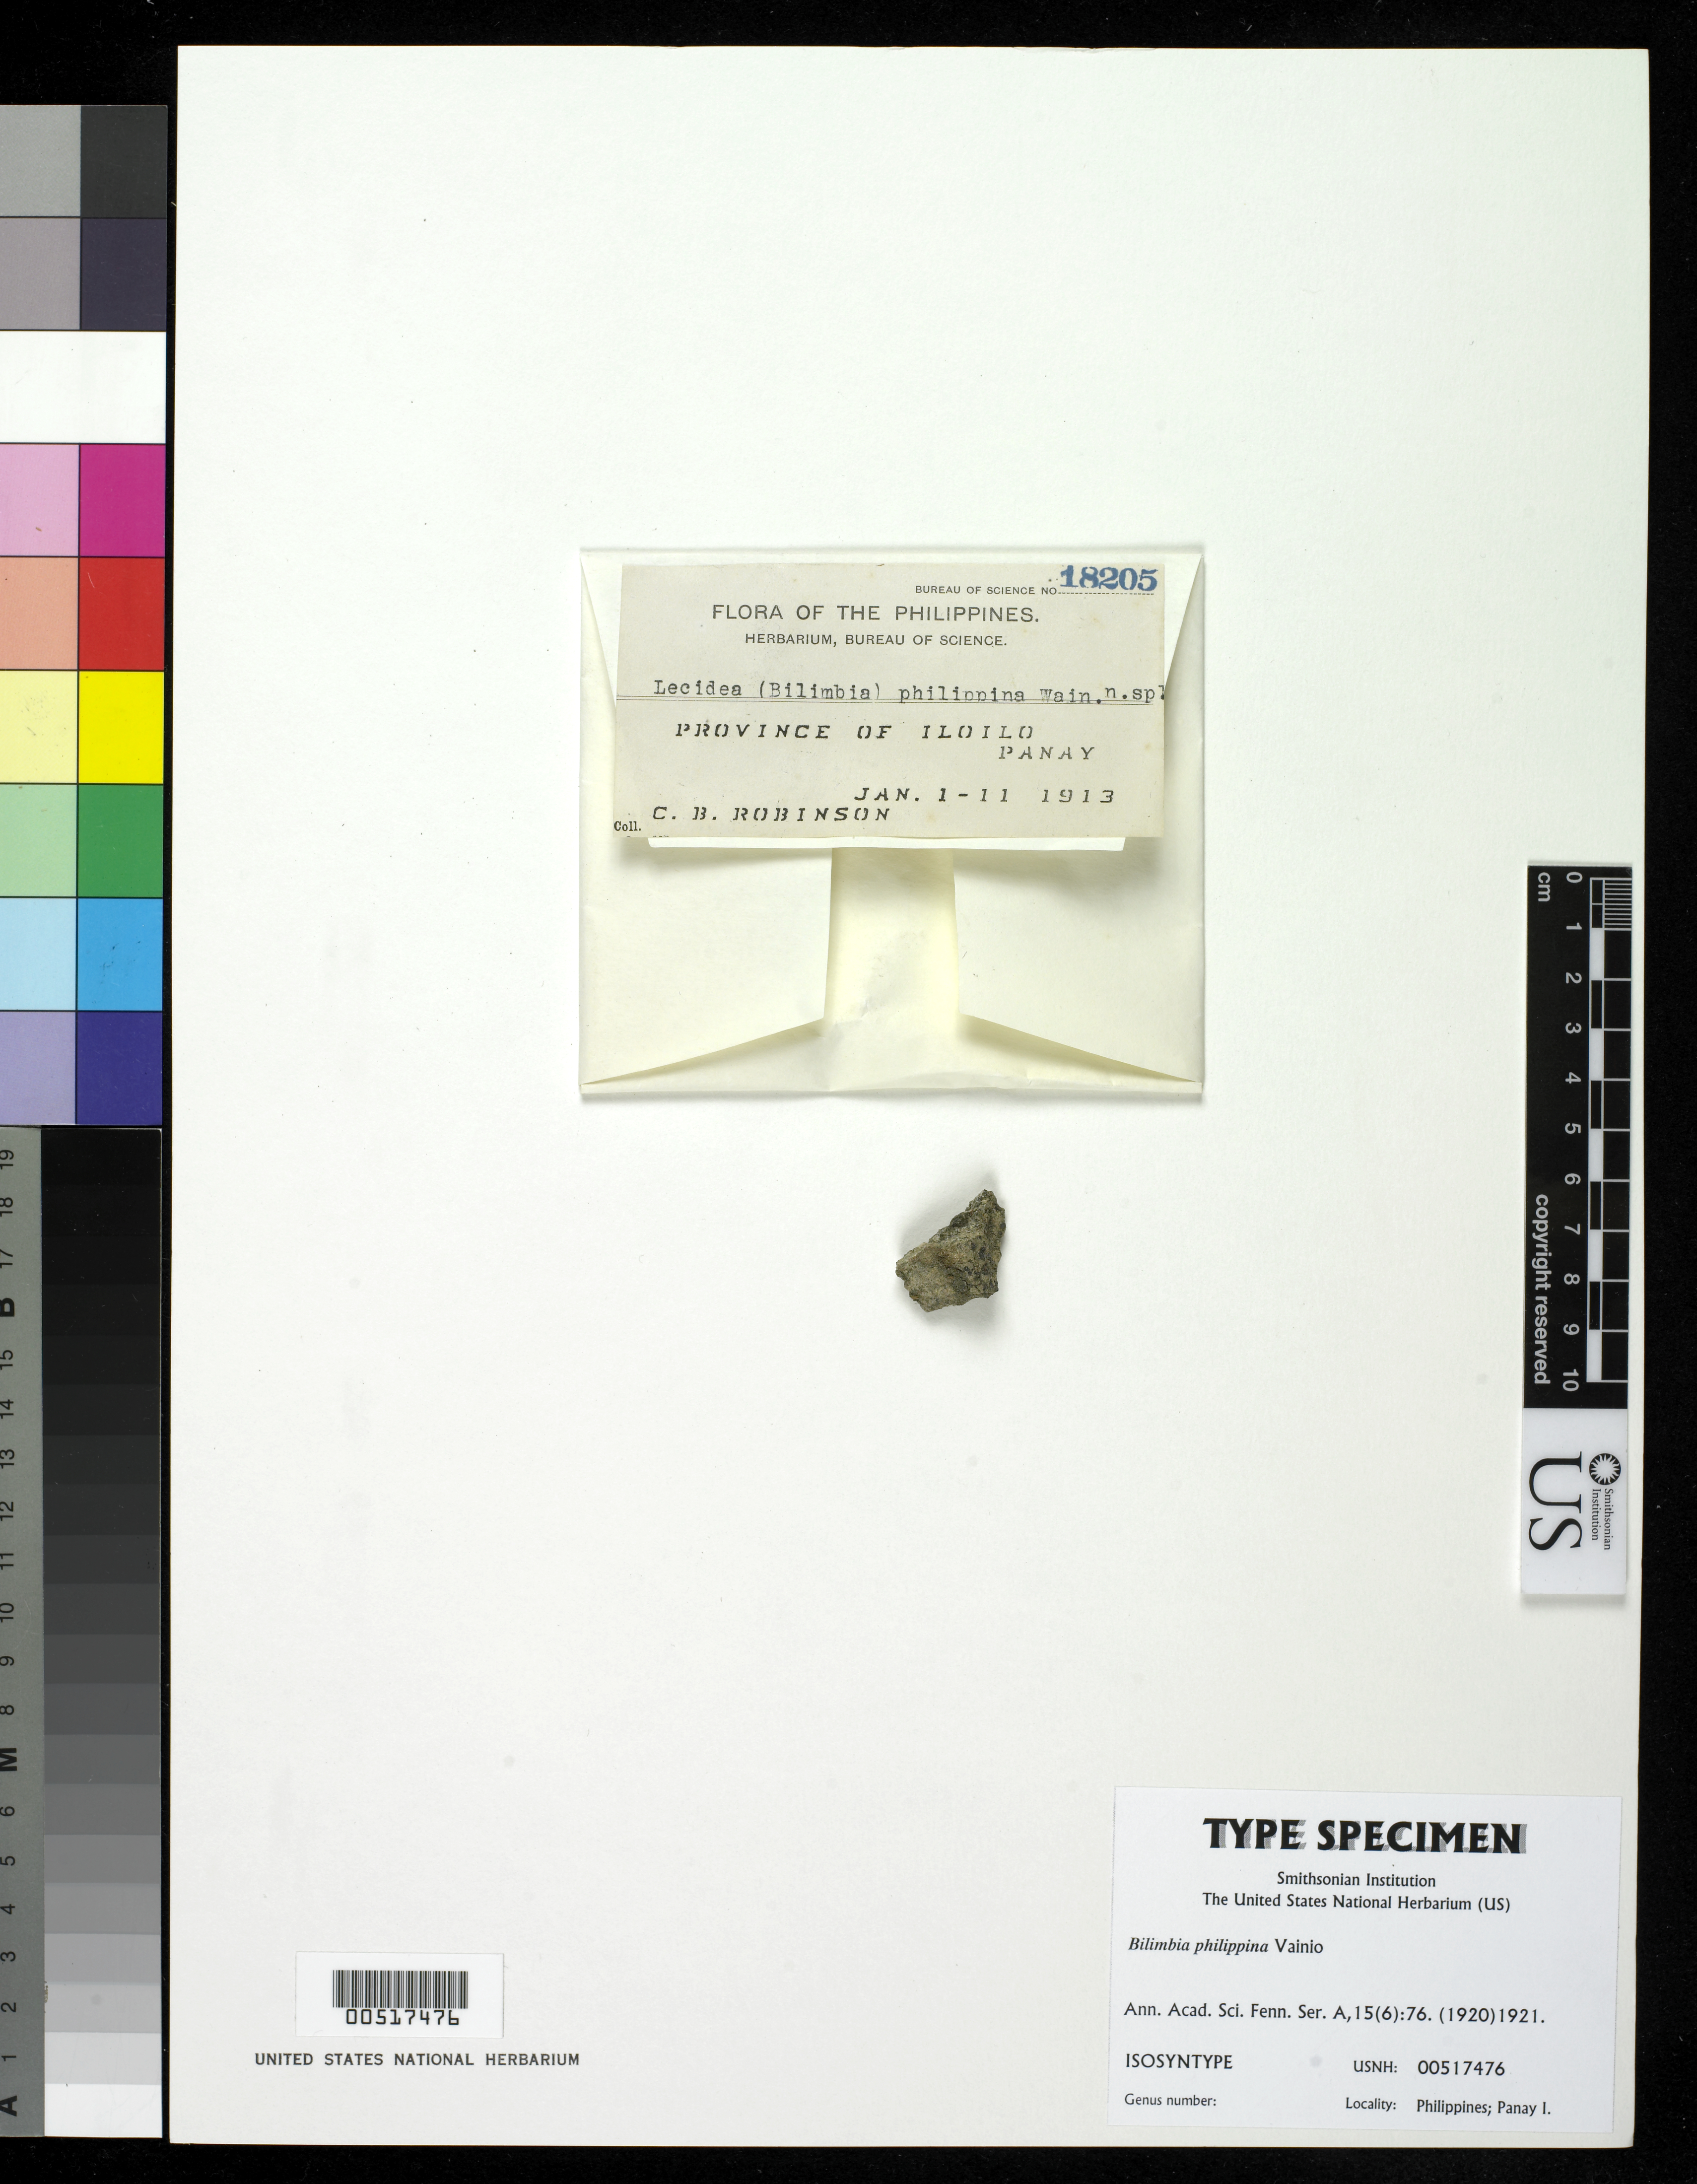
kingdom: Fungi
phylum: Ascomycota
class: Lecanoromycetes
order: Lecanorales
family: Ramalinaceae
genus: Bilimbia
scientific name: Bilimbia philippina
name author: Vain.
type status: Isosyntype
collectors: C. Robinson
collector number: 18205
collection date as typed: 01 Jan 1913 to 11 Jan 1913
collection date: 1913-01-01/1913-01-11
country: Philippines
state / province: Western Visayas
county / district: Iloilo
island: Panay